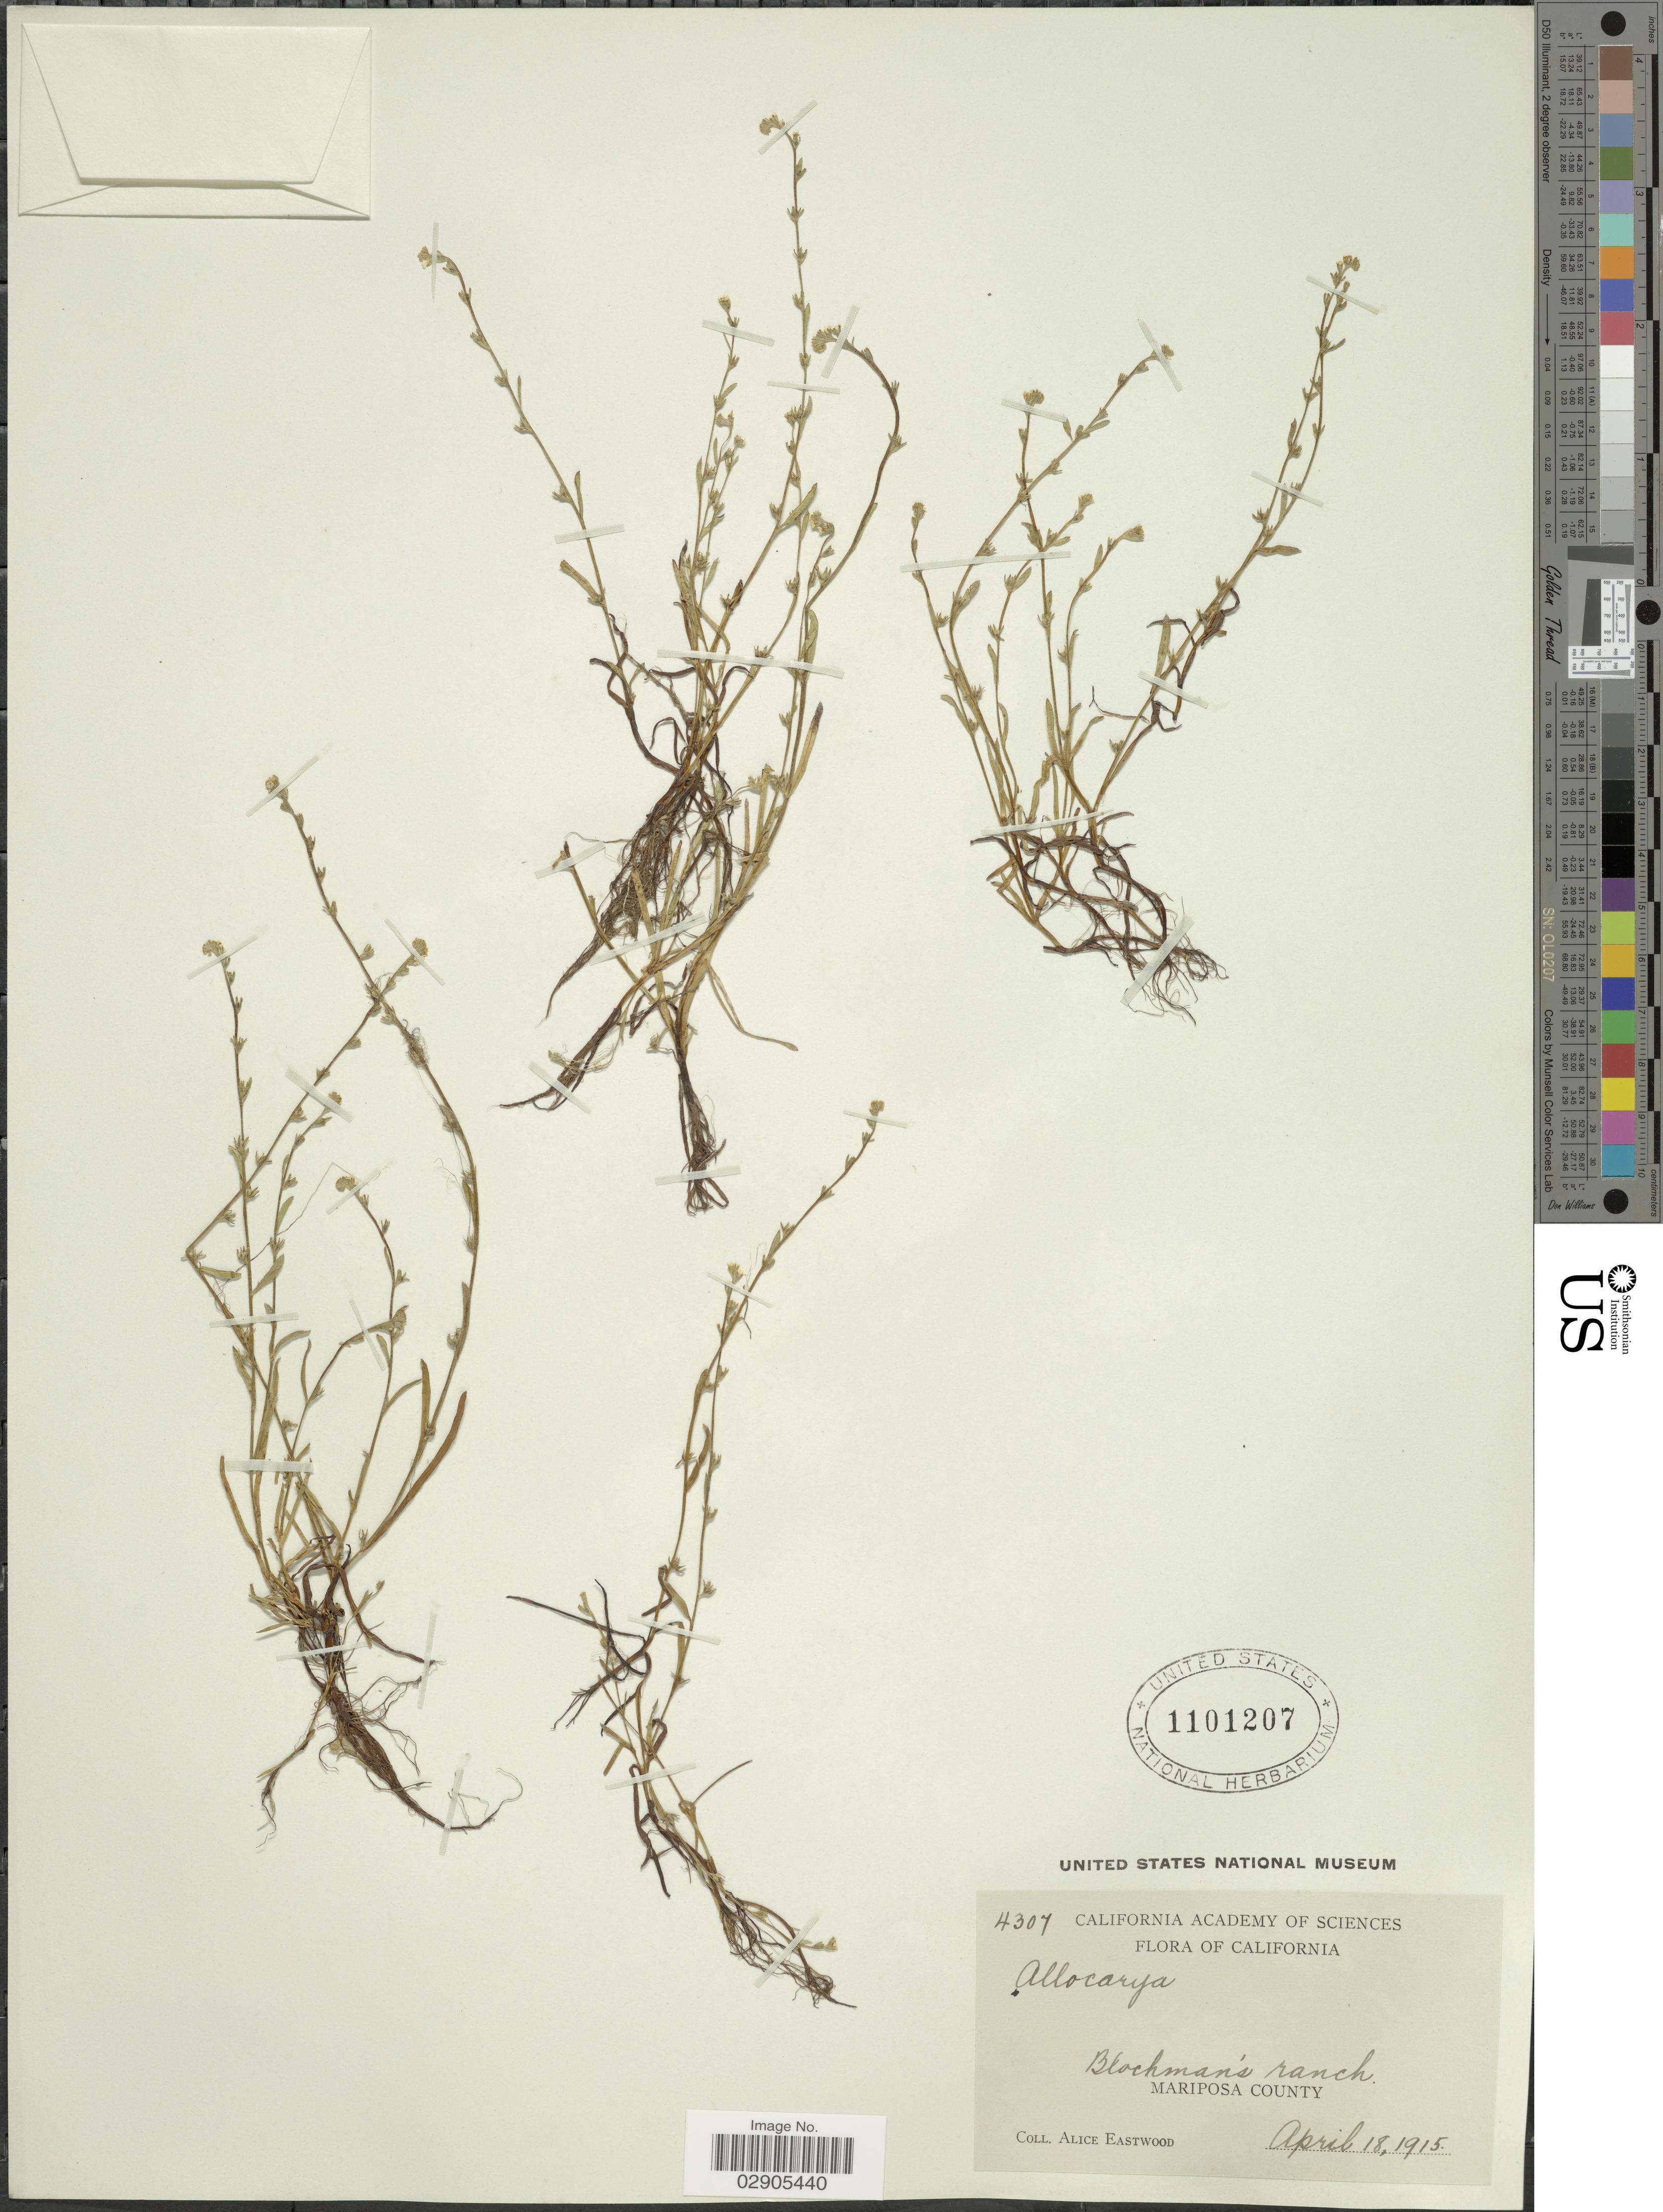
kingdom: Plantae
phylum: Tracheophyta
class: Magnoliopsida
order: Boraginales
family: Boraginaceae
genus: Allocarya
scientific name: Allocarya sp.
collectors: A. Eastwood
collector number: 4307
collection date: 1915-04-18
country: United States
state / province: California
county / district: Mariposa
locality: Blochman's ranch. Mariposa County.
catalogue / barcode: US 1101207